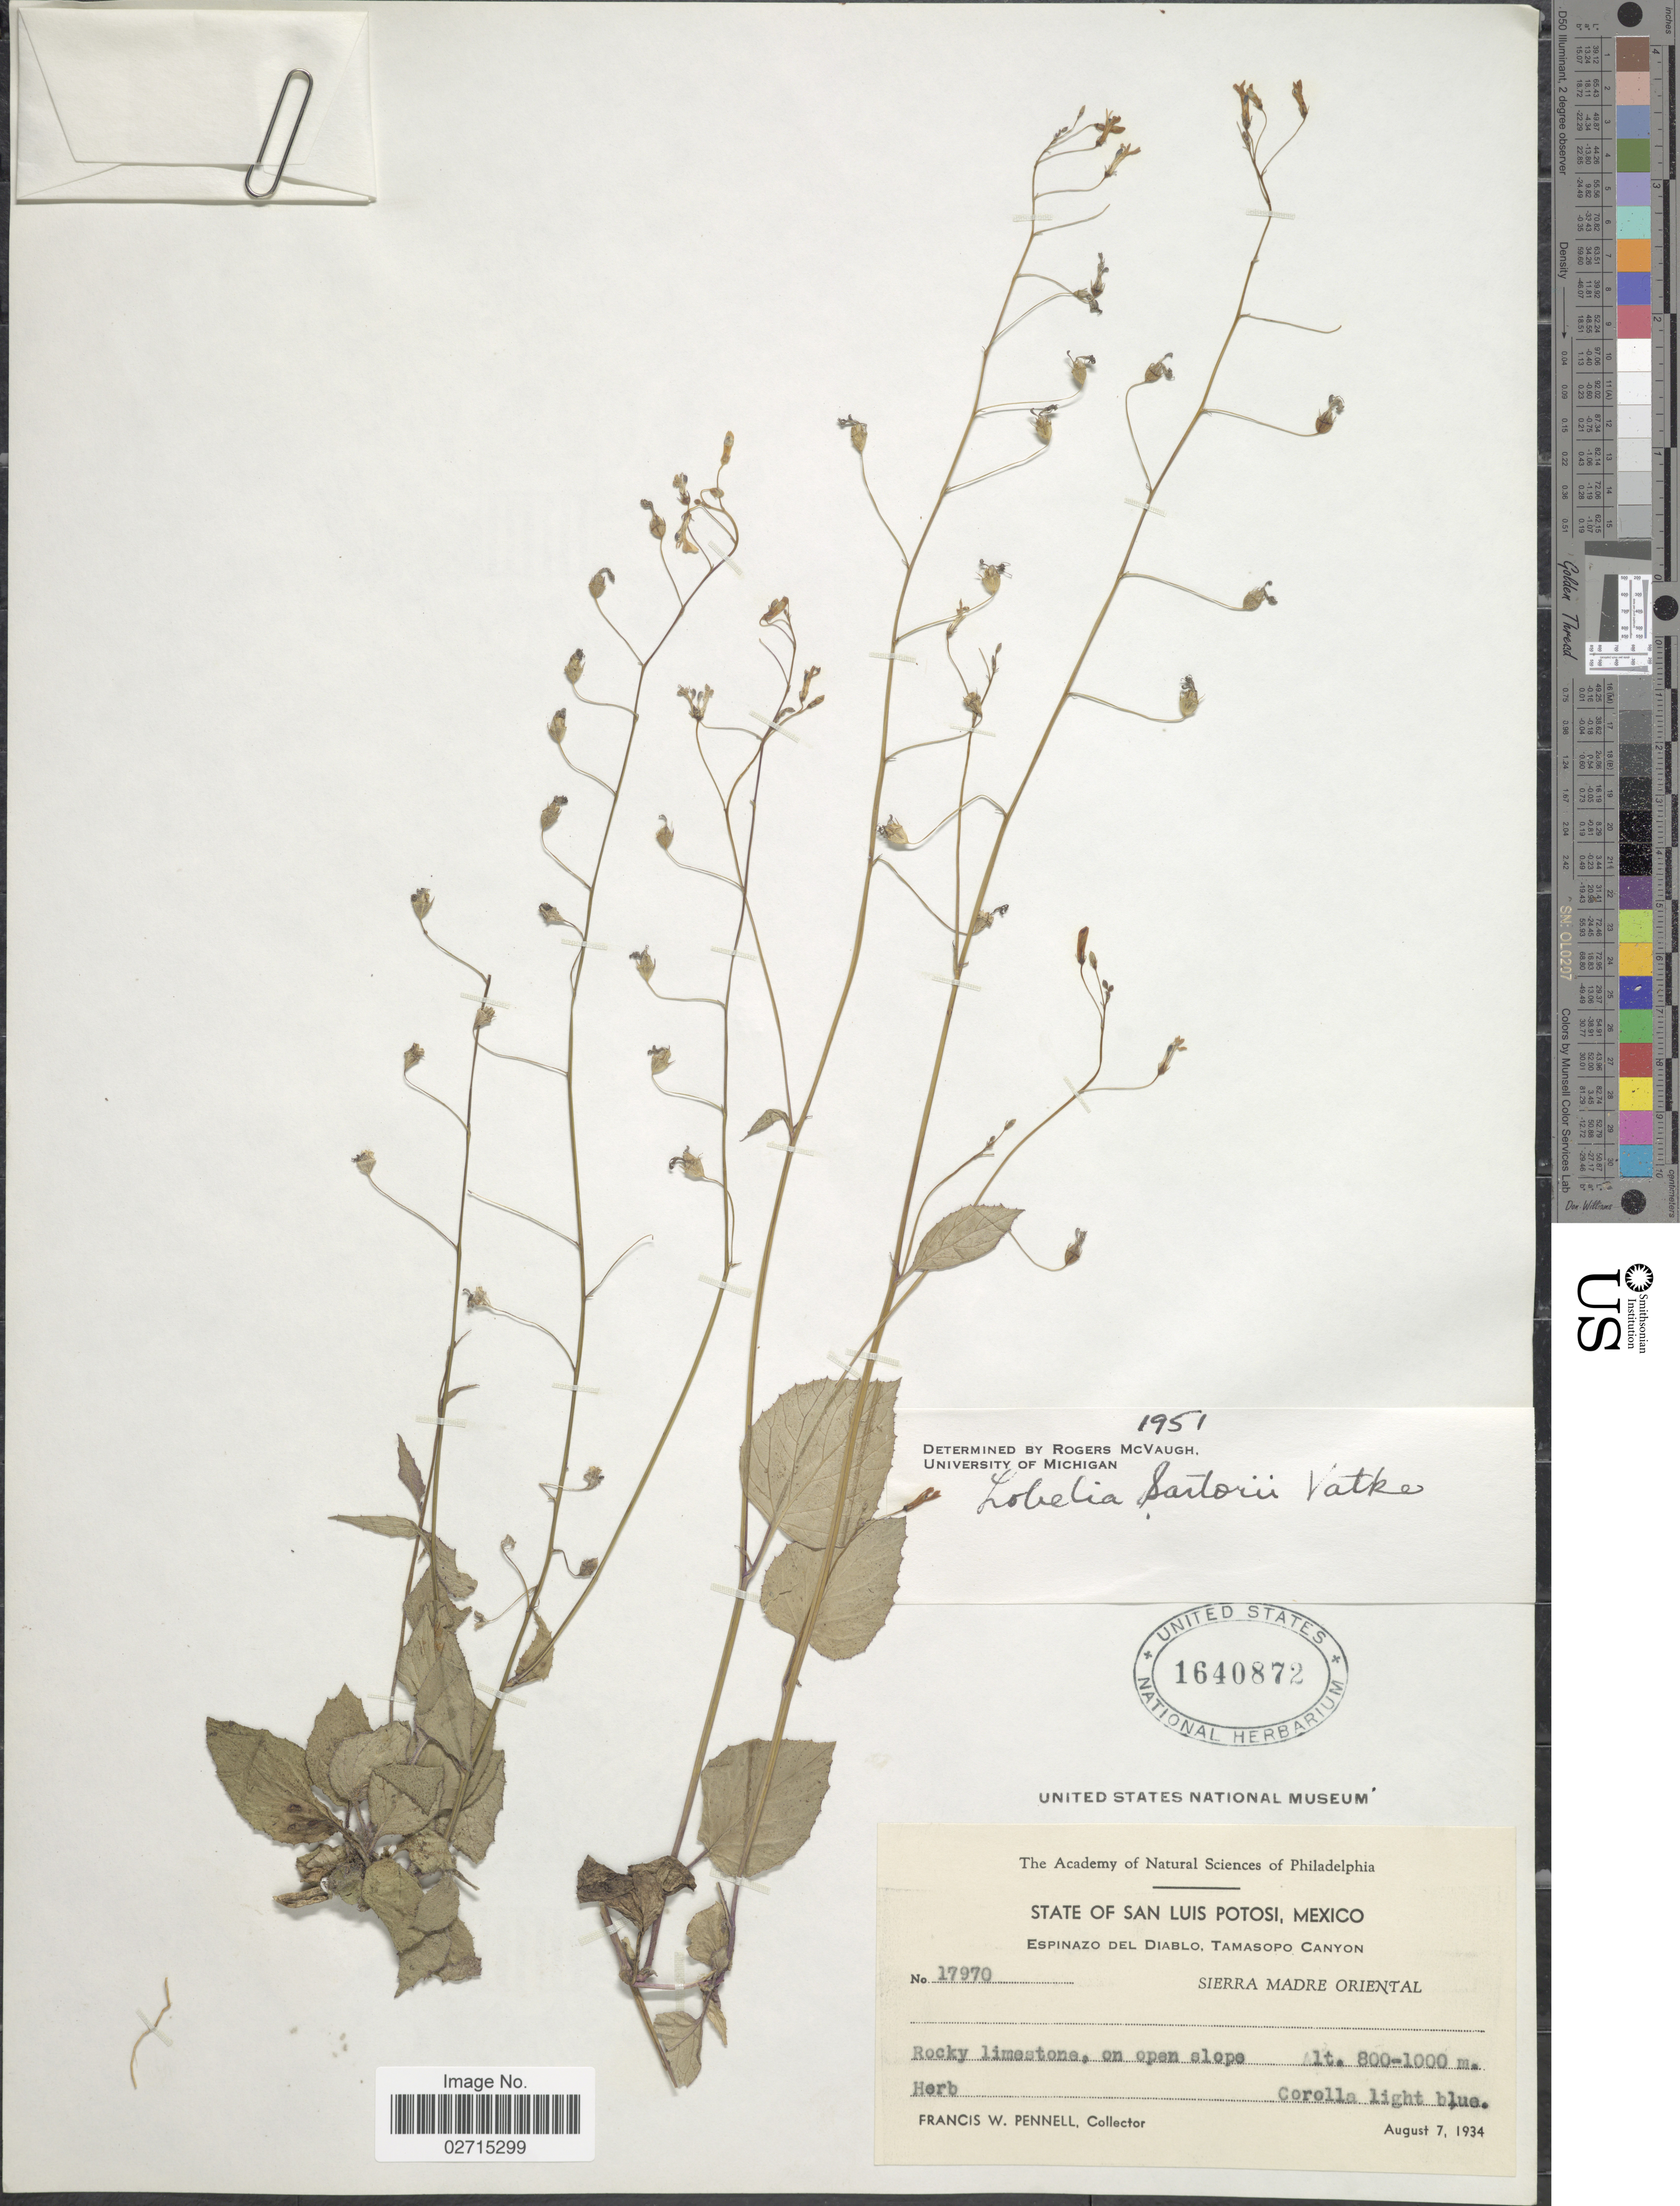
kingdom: Plantae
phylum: Tracheophyta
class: Magnoliopsida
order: Asterales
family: Campanulaceae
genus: Lobelia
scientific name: Lobelia sartorii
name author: Vatke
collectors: F. W. Pennell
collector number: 17970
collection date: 1934-08-07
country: Mexico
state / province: San Luis Potosí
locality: Espinazo Del Diablo, Tamasopo Canyon, Sierra Madre Oriental, Rocky limestone, on open slope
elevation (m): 800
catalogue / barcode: US 1640872